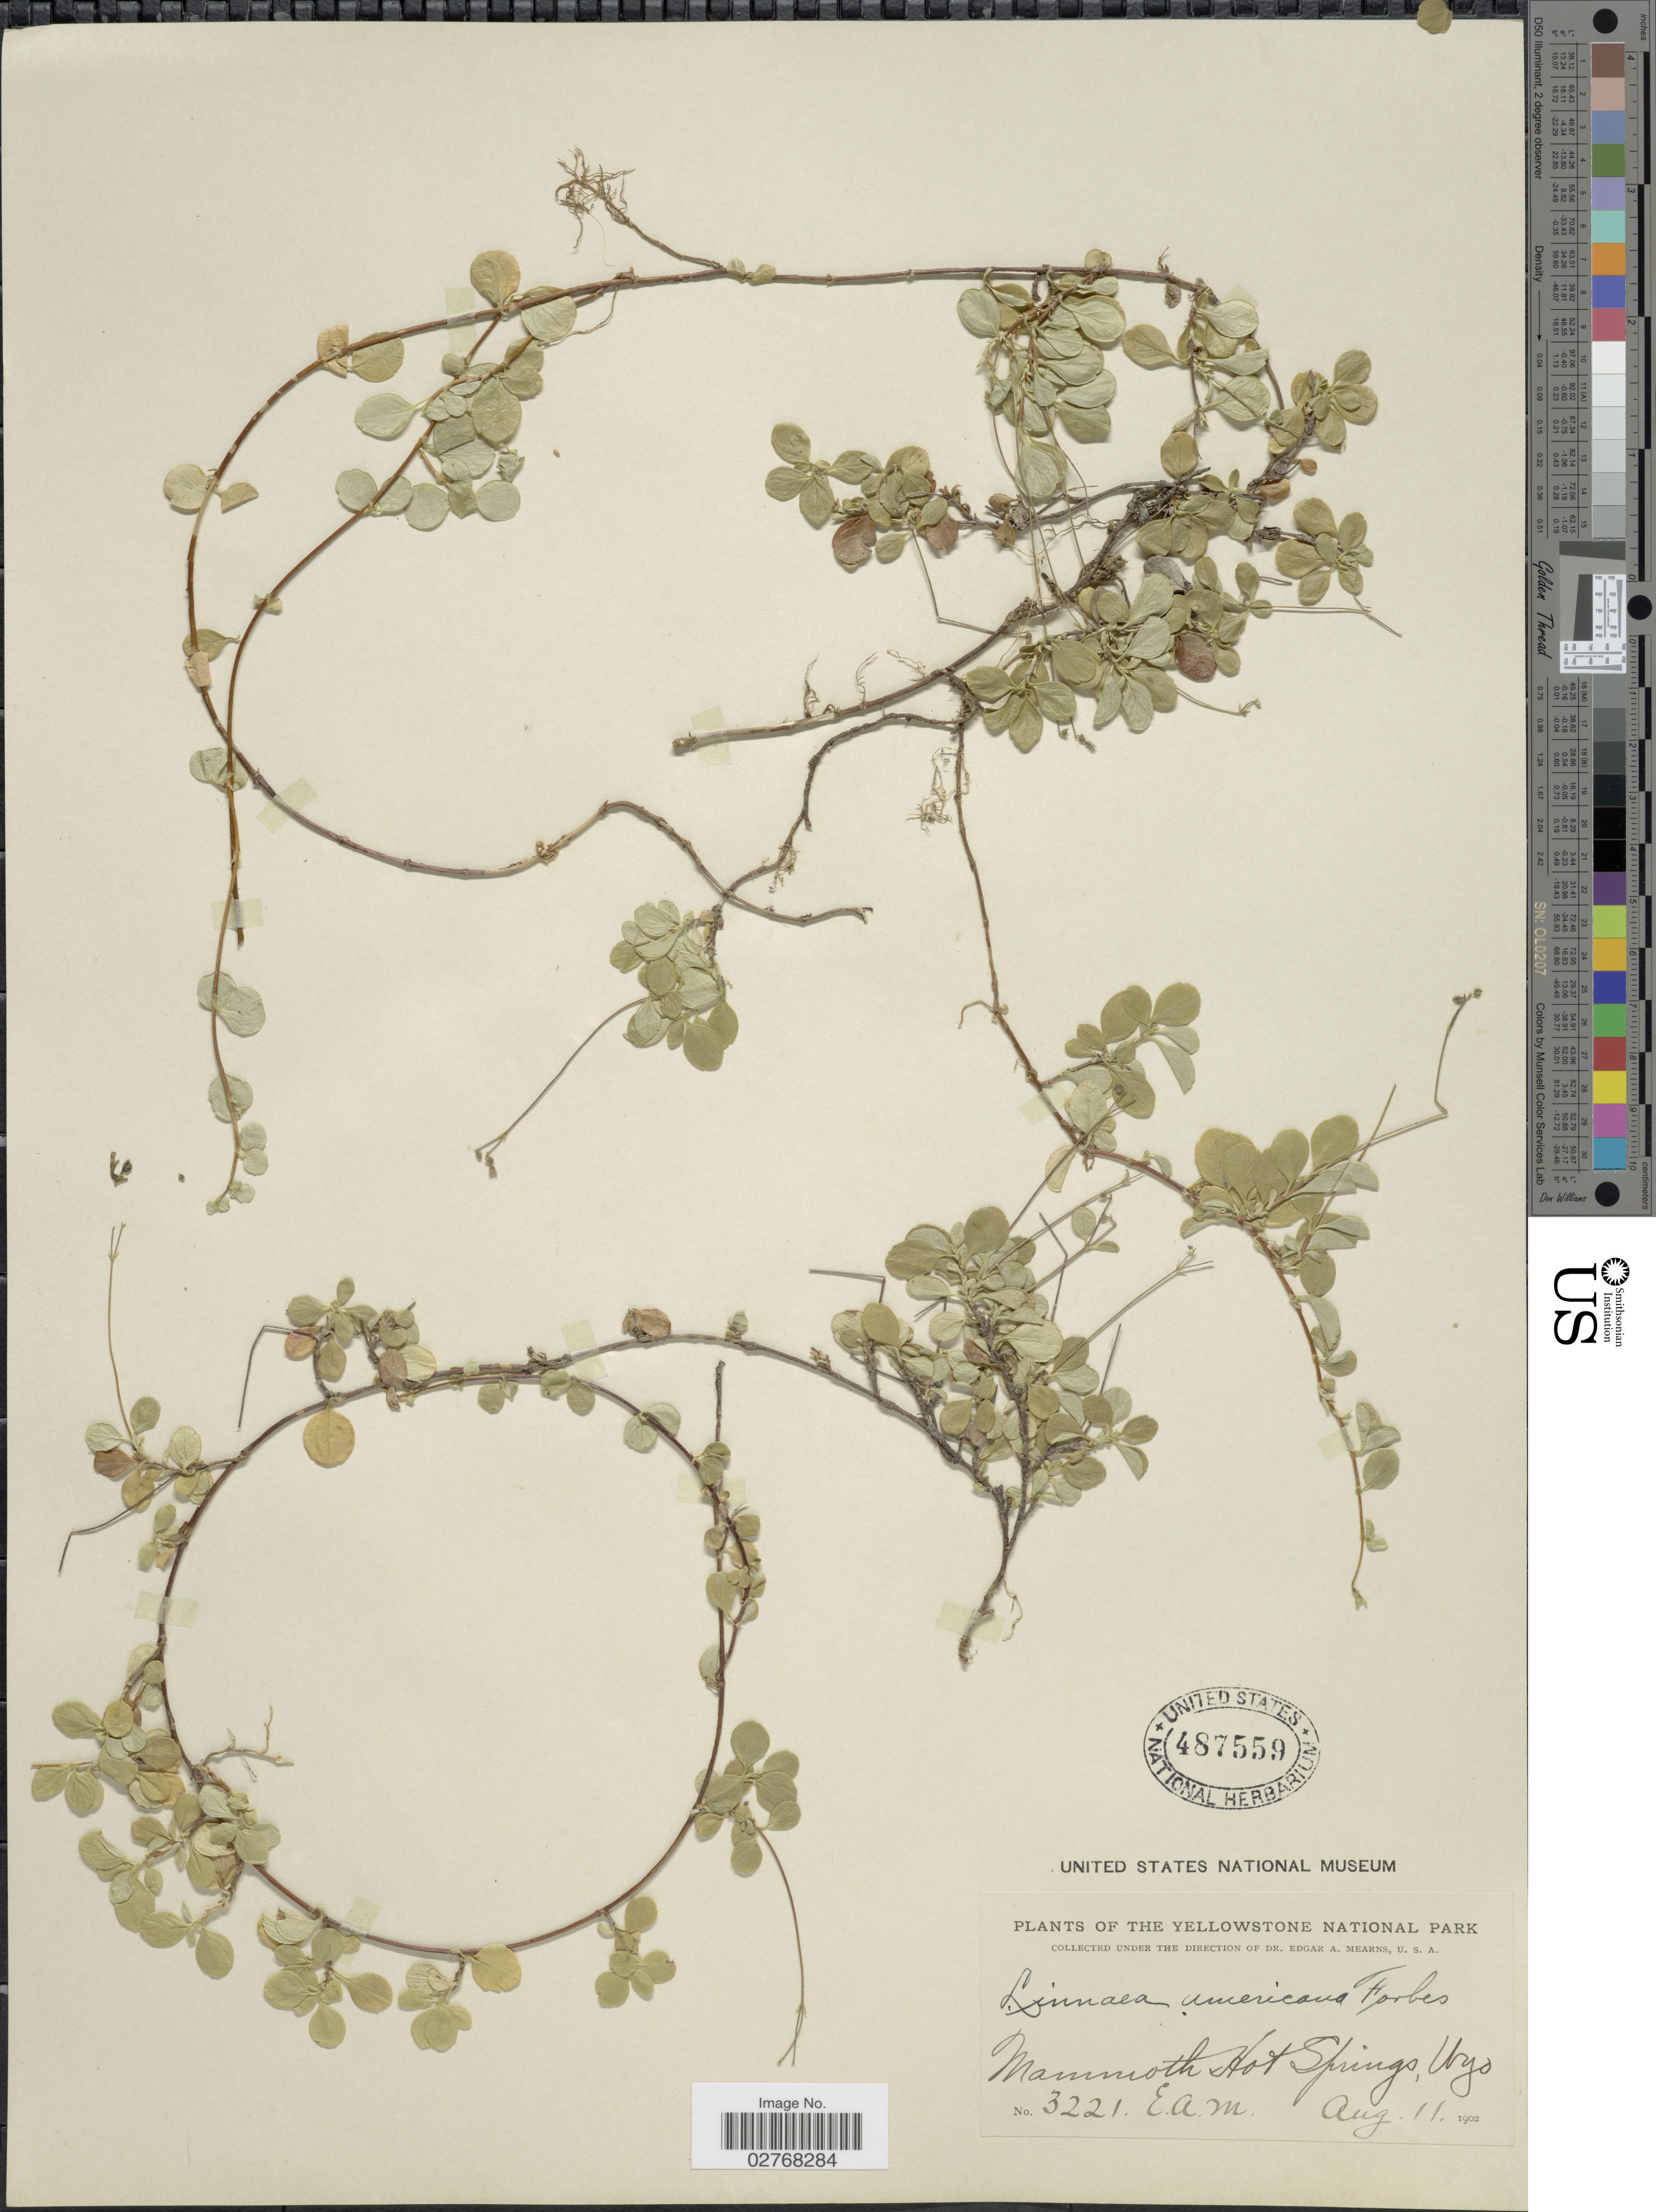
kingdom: Plantae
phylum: Tracheophyta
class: Magnoliopsida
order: Dipsacales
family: Caprifoliaceae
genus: Linnaea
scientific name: Linnaea borealis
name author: L.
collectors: E. A. Mearns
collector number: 3221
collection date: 1902-08-11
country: United States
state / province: Wyoming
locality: Yellowstone National Park. Mammoth Hot Springs.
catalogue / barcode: US 487559